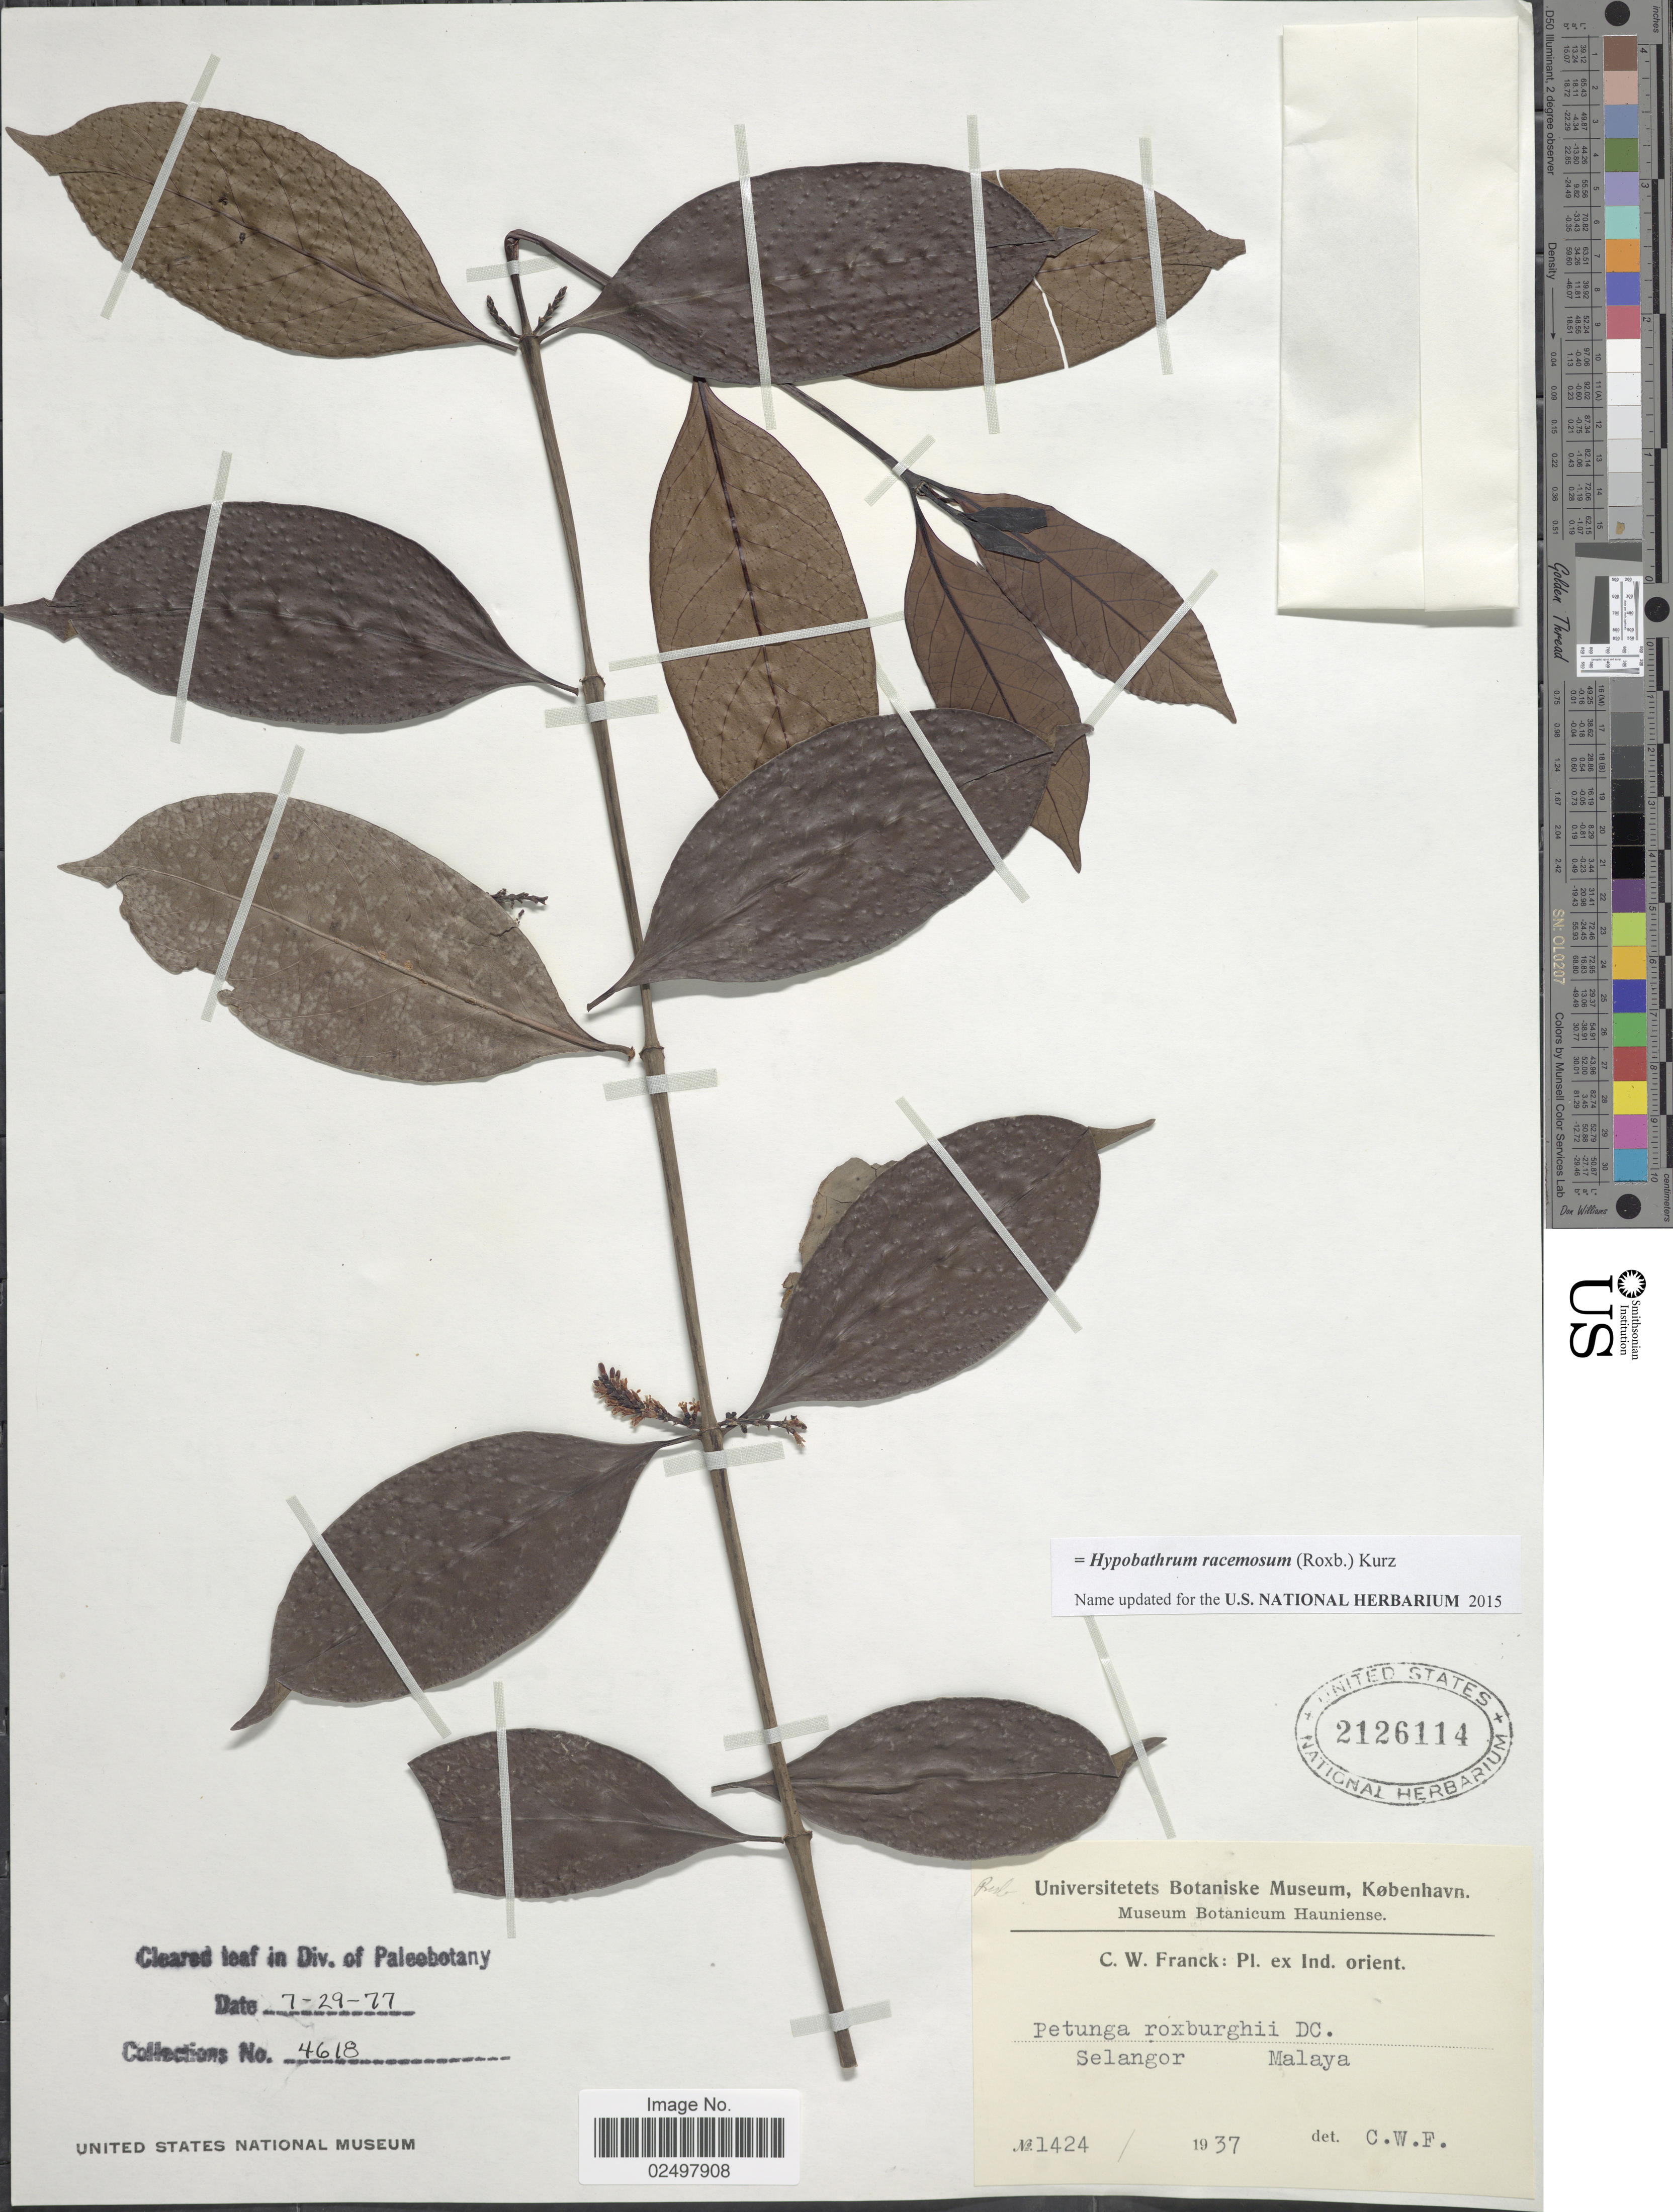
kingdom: Plantae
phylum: Tracheophyta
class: Magnoliopsida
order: Gentianales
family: Rubiaceae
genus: Hypobathrum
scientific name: Hypobathrum racemosum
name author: (Roxb.) Kurz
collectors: C. Franck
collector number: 1424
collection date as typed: Transcribed d/m/y: 29/7/77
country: Malaysia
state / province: Selangor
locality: Malaya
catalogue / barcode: US 2126114